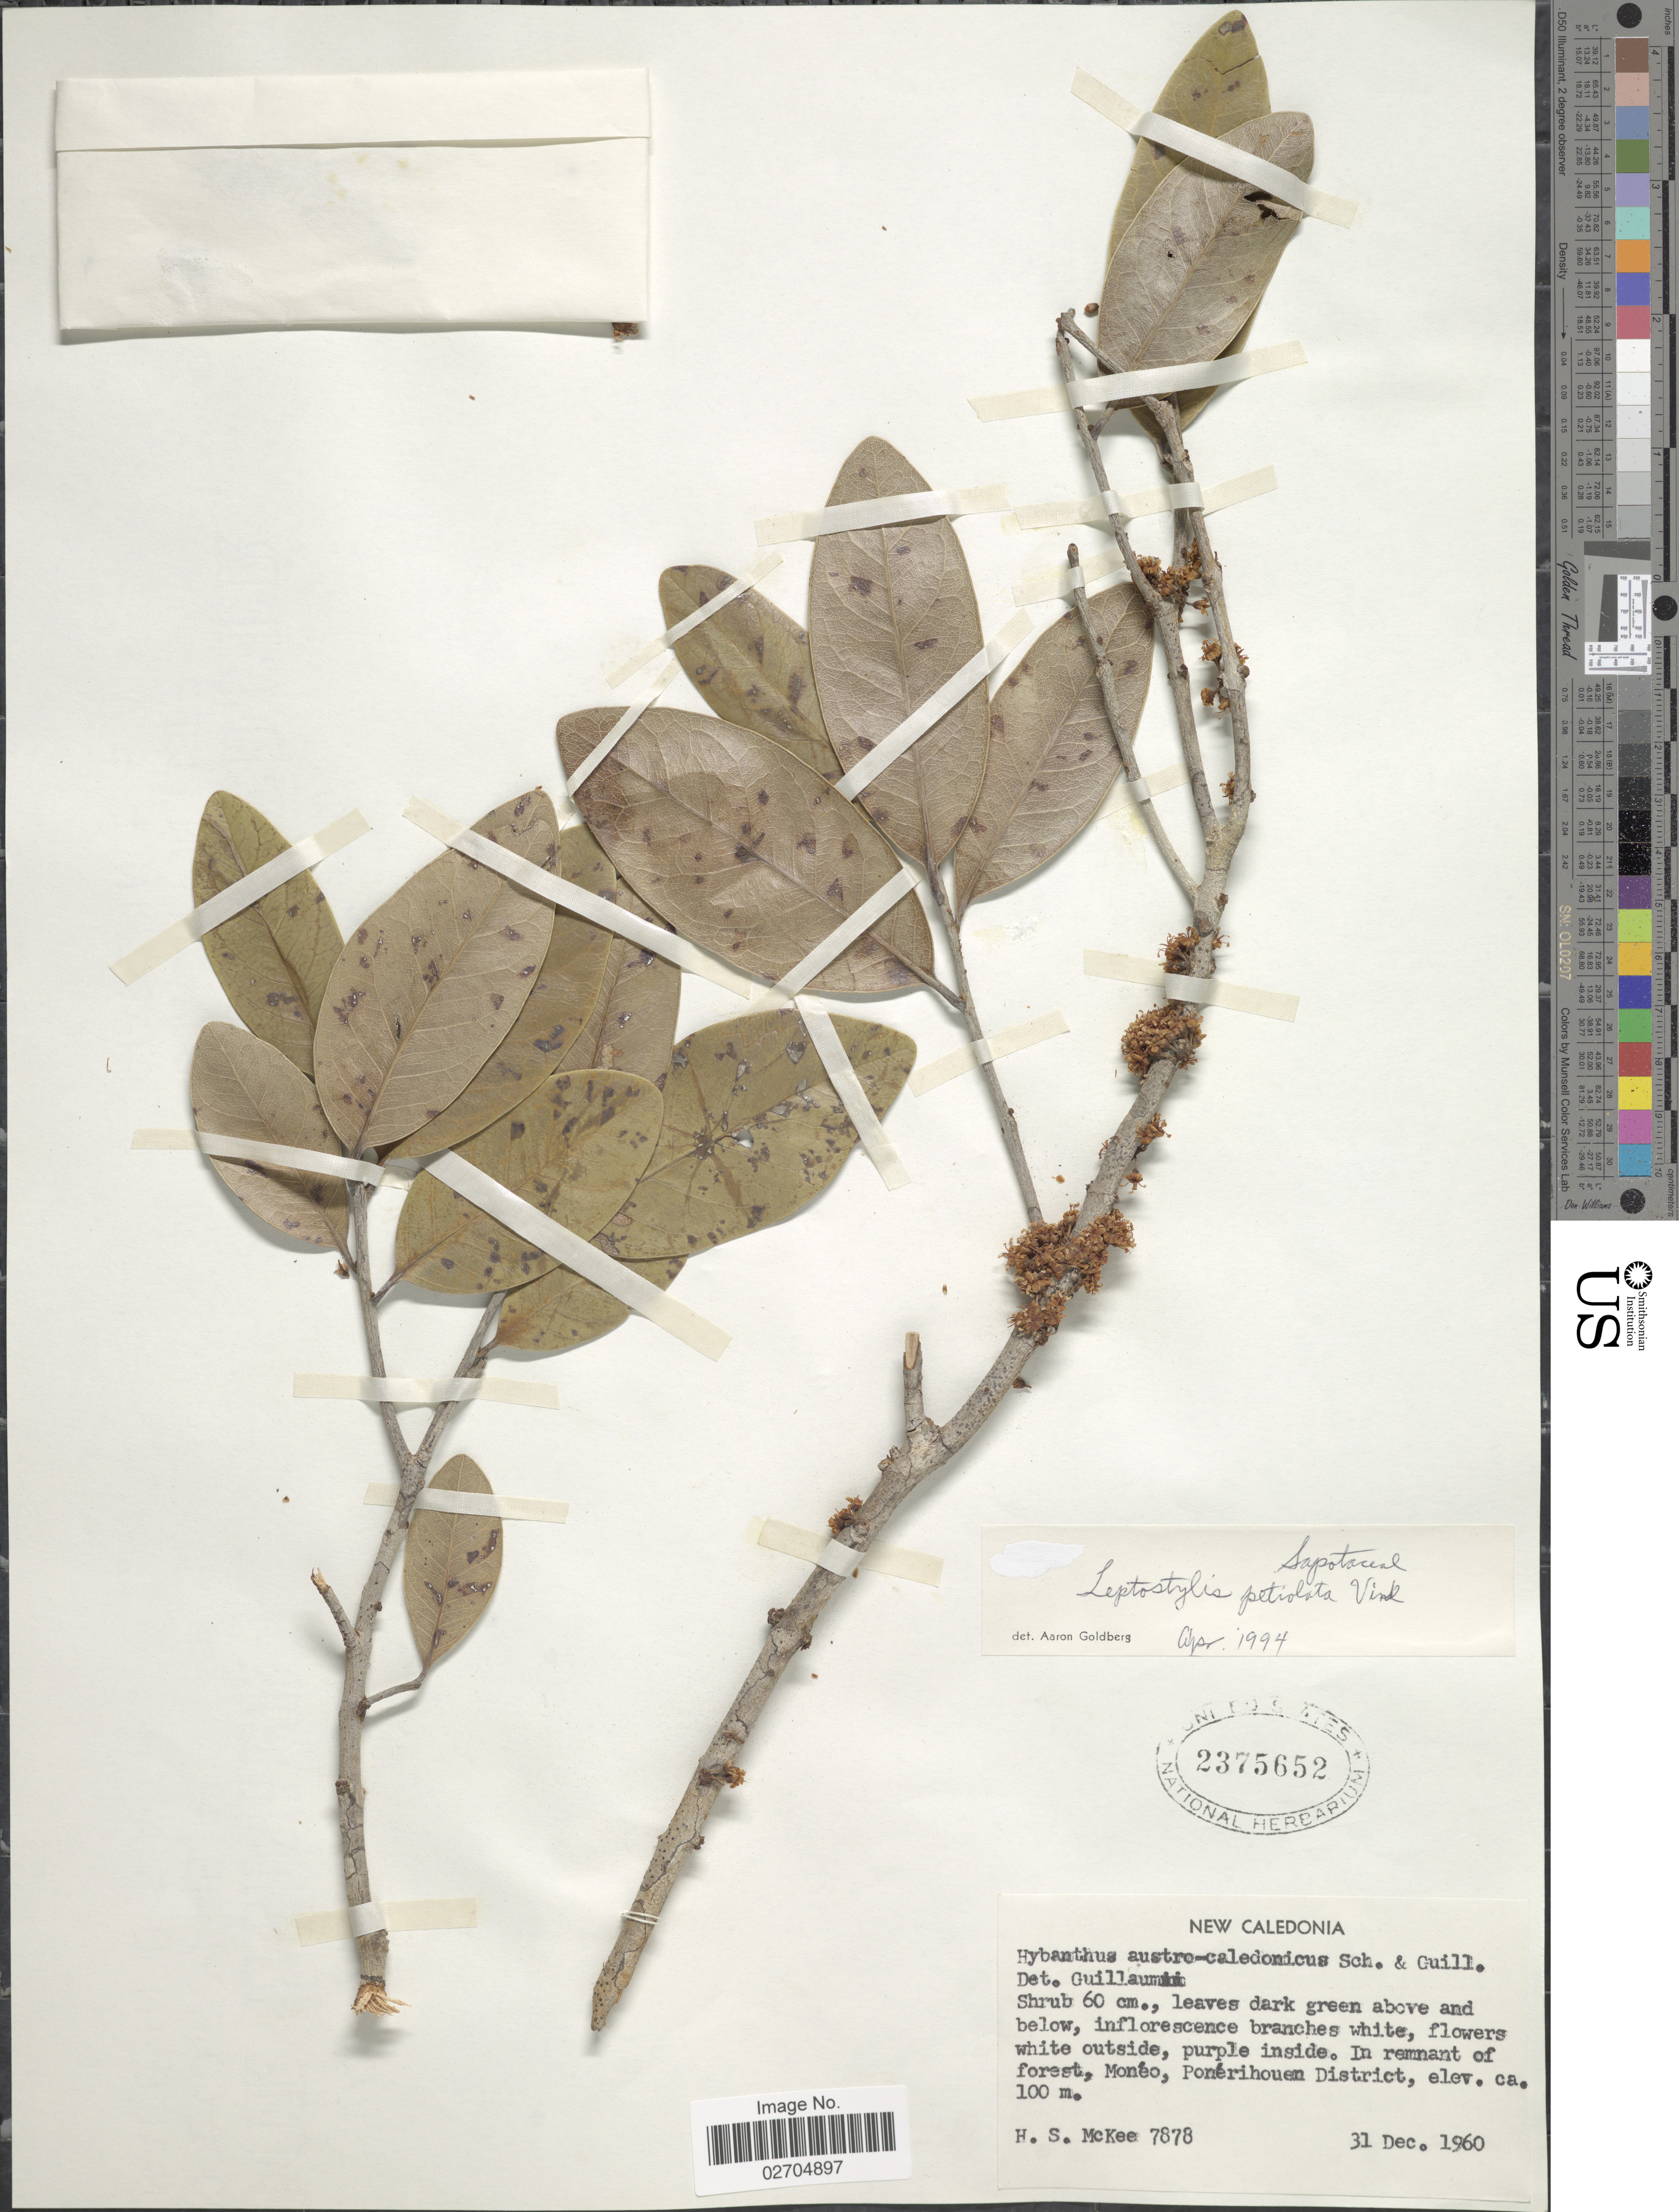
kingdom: Plantae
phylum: Tracheophyta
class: Magnoliopsida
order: Ericales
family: Sapotaceae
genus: Leptostylis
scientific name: Leptostylis petiolata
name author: Vink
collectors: H. S. McKee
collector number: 7878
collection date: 1960-12-31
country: New Caledonia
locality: In remnant of forest, Monéo, Ponérihouen District.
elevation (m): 100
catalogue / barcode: US 2375652